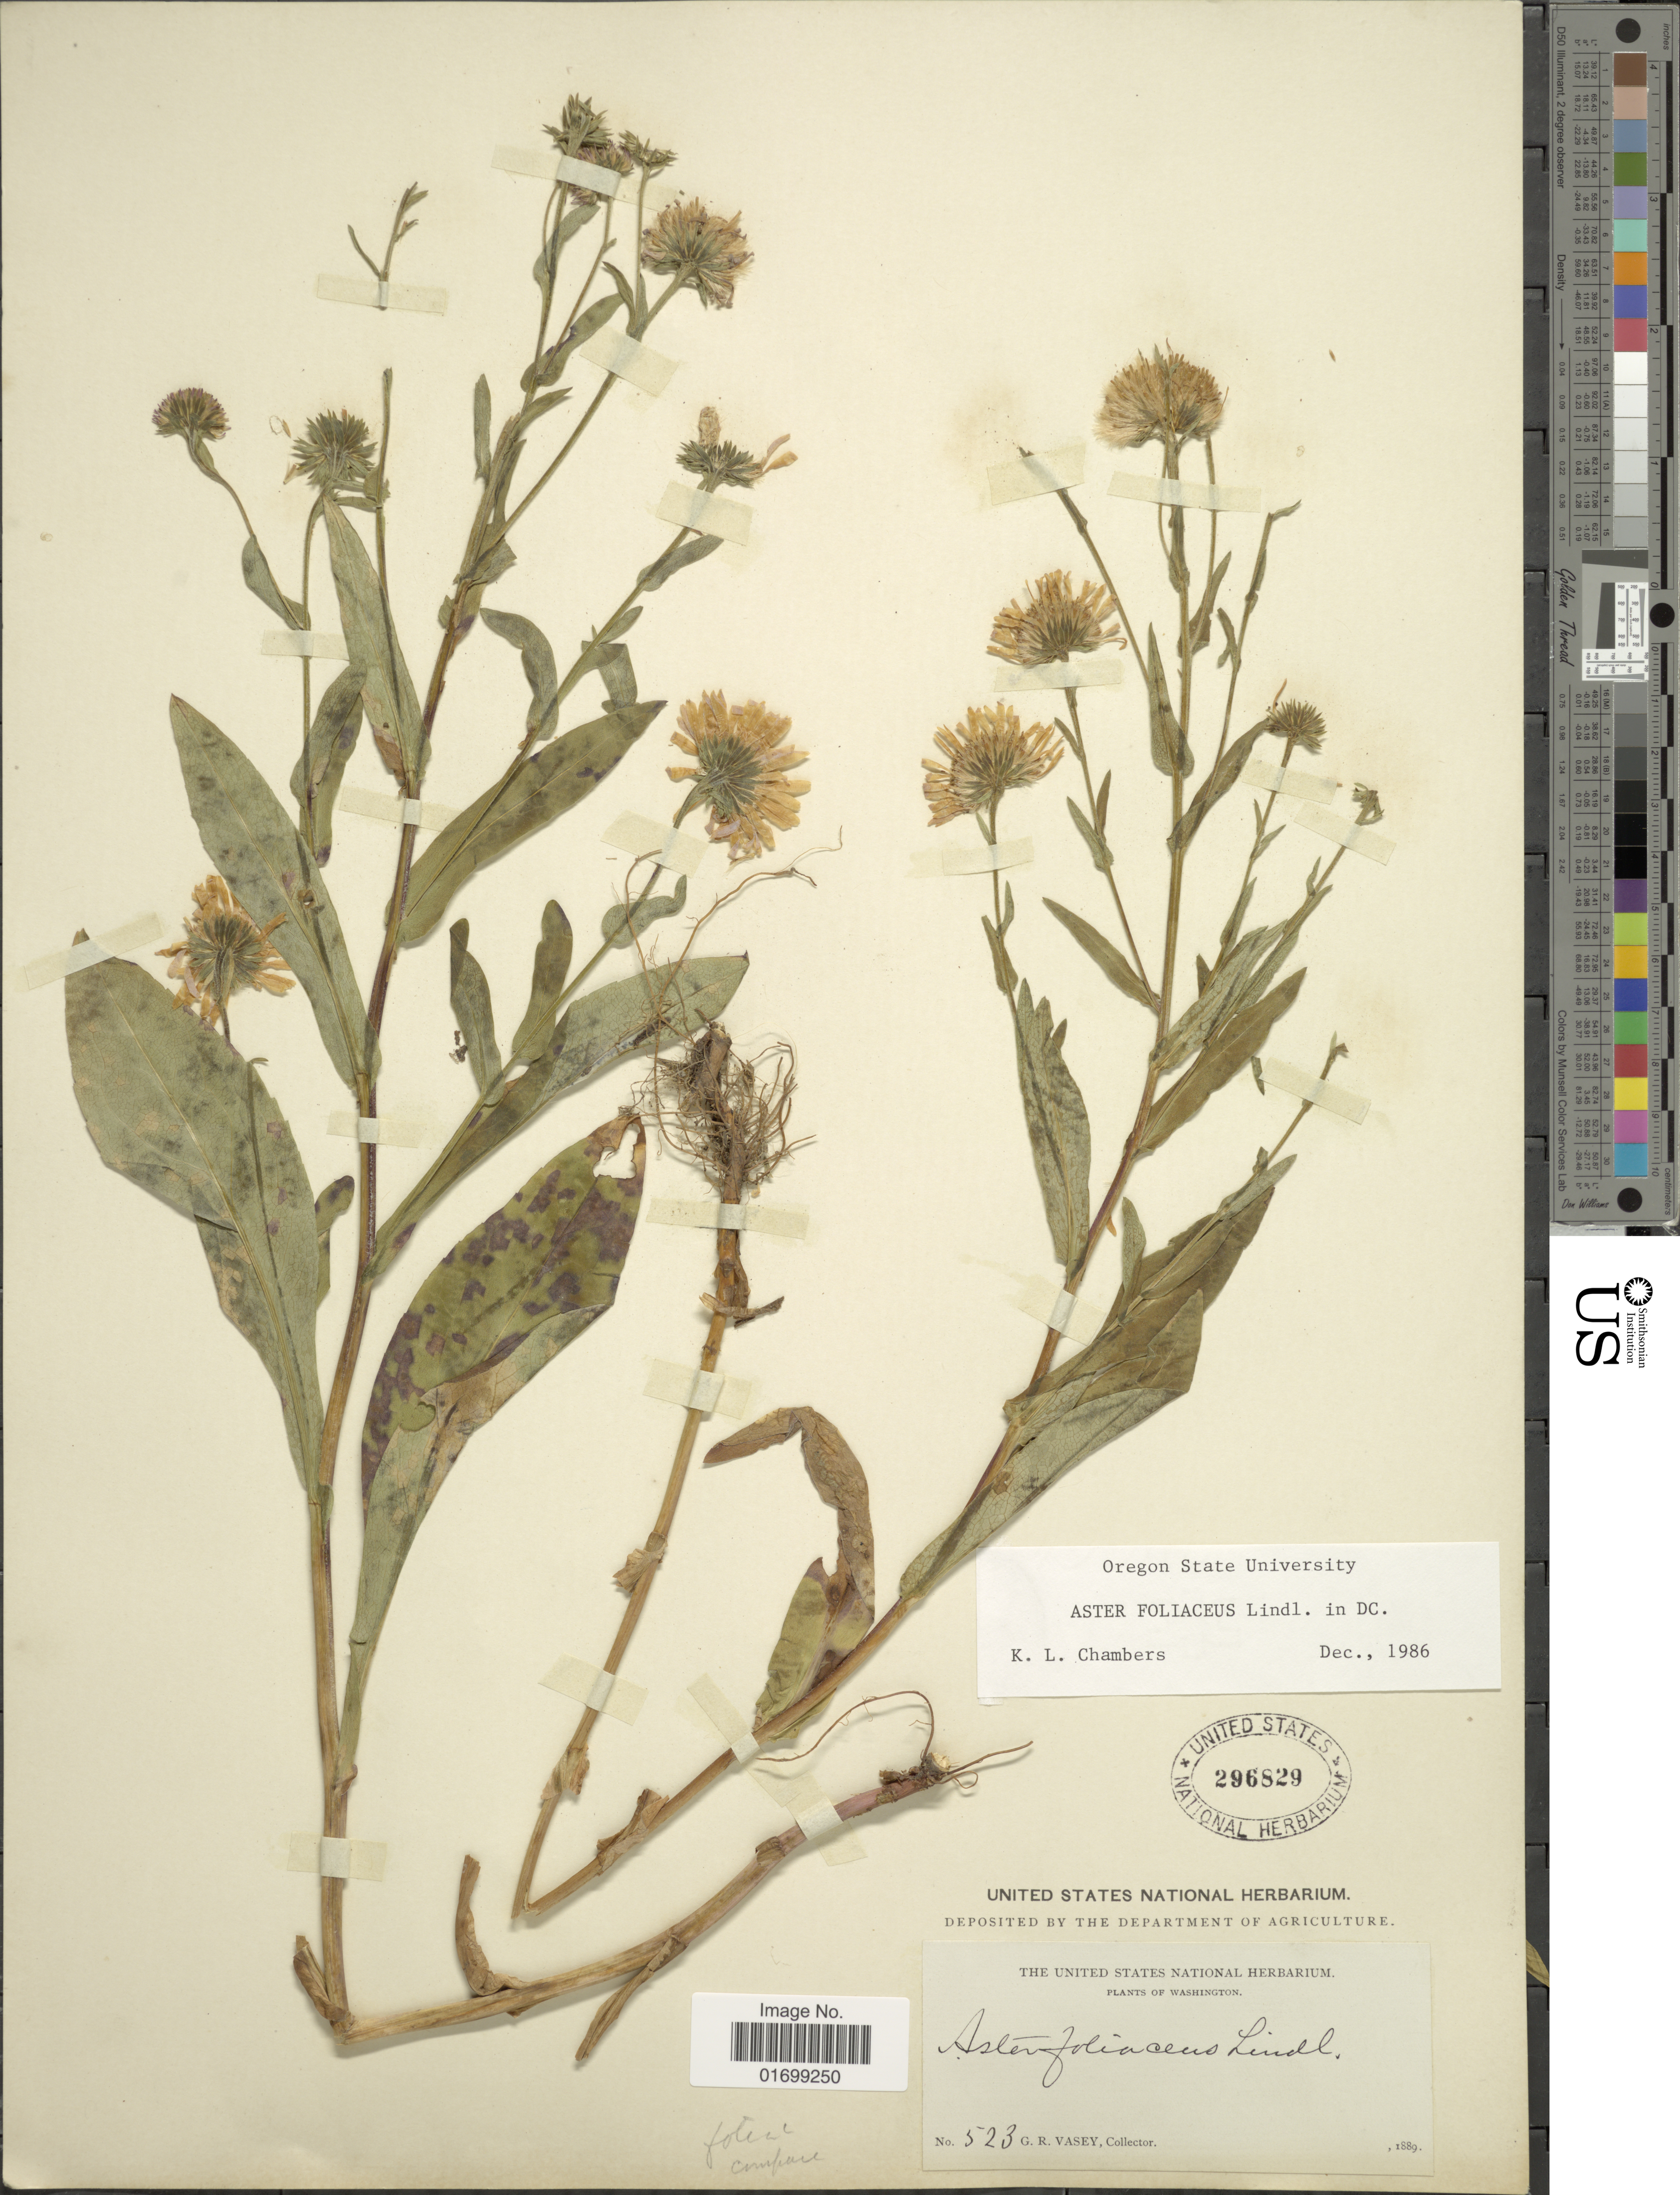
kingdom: Plantae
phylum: Tracheophyta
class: Magnoliopsida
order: Asterales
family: Asteraceae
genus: Symphyotrichum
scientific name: Symphyotrichum foliaceum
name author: (Lindl. ex DC.) G.L. Nesom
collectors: G. R. Vasey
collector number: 523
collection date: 1889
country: United States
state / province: Washington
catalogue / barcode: US 296829